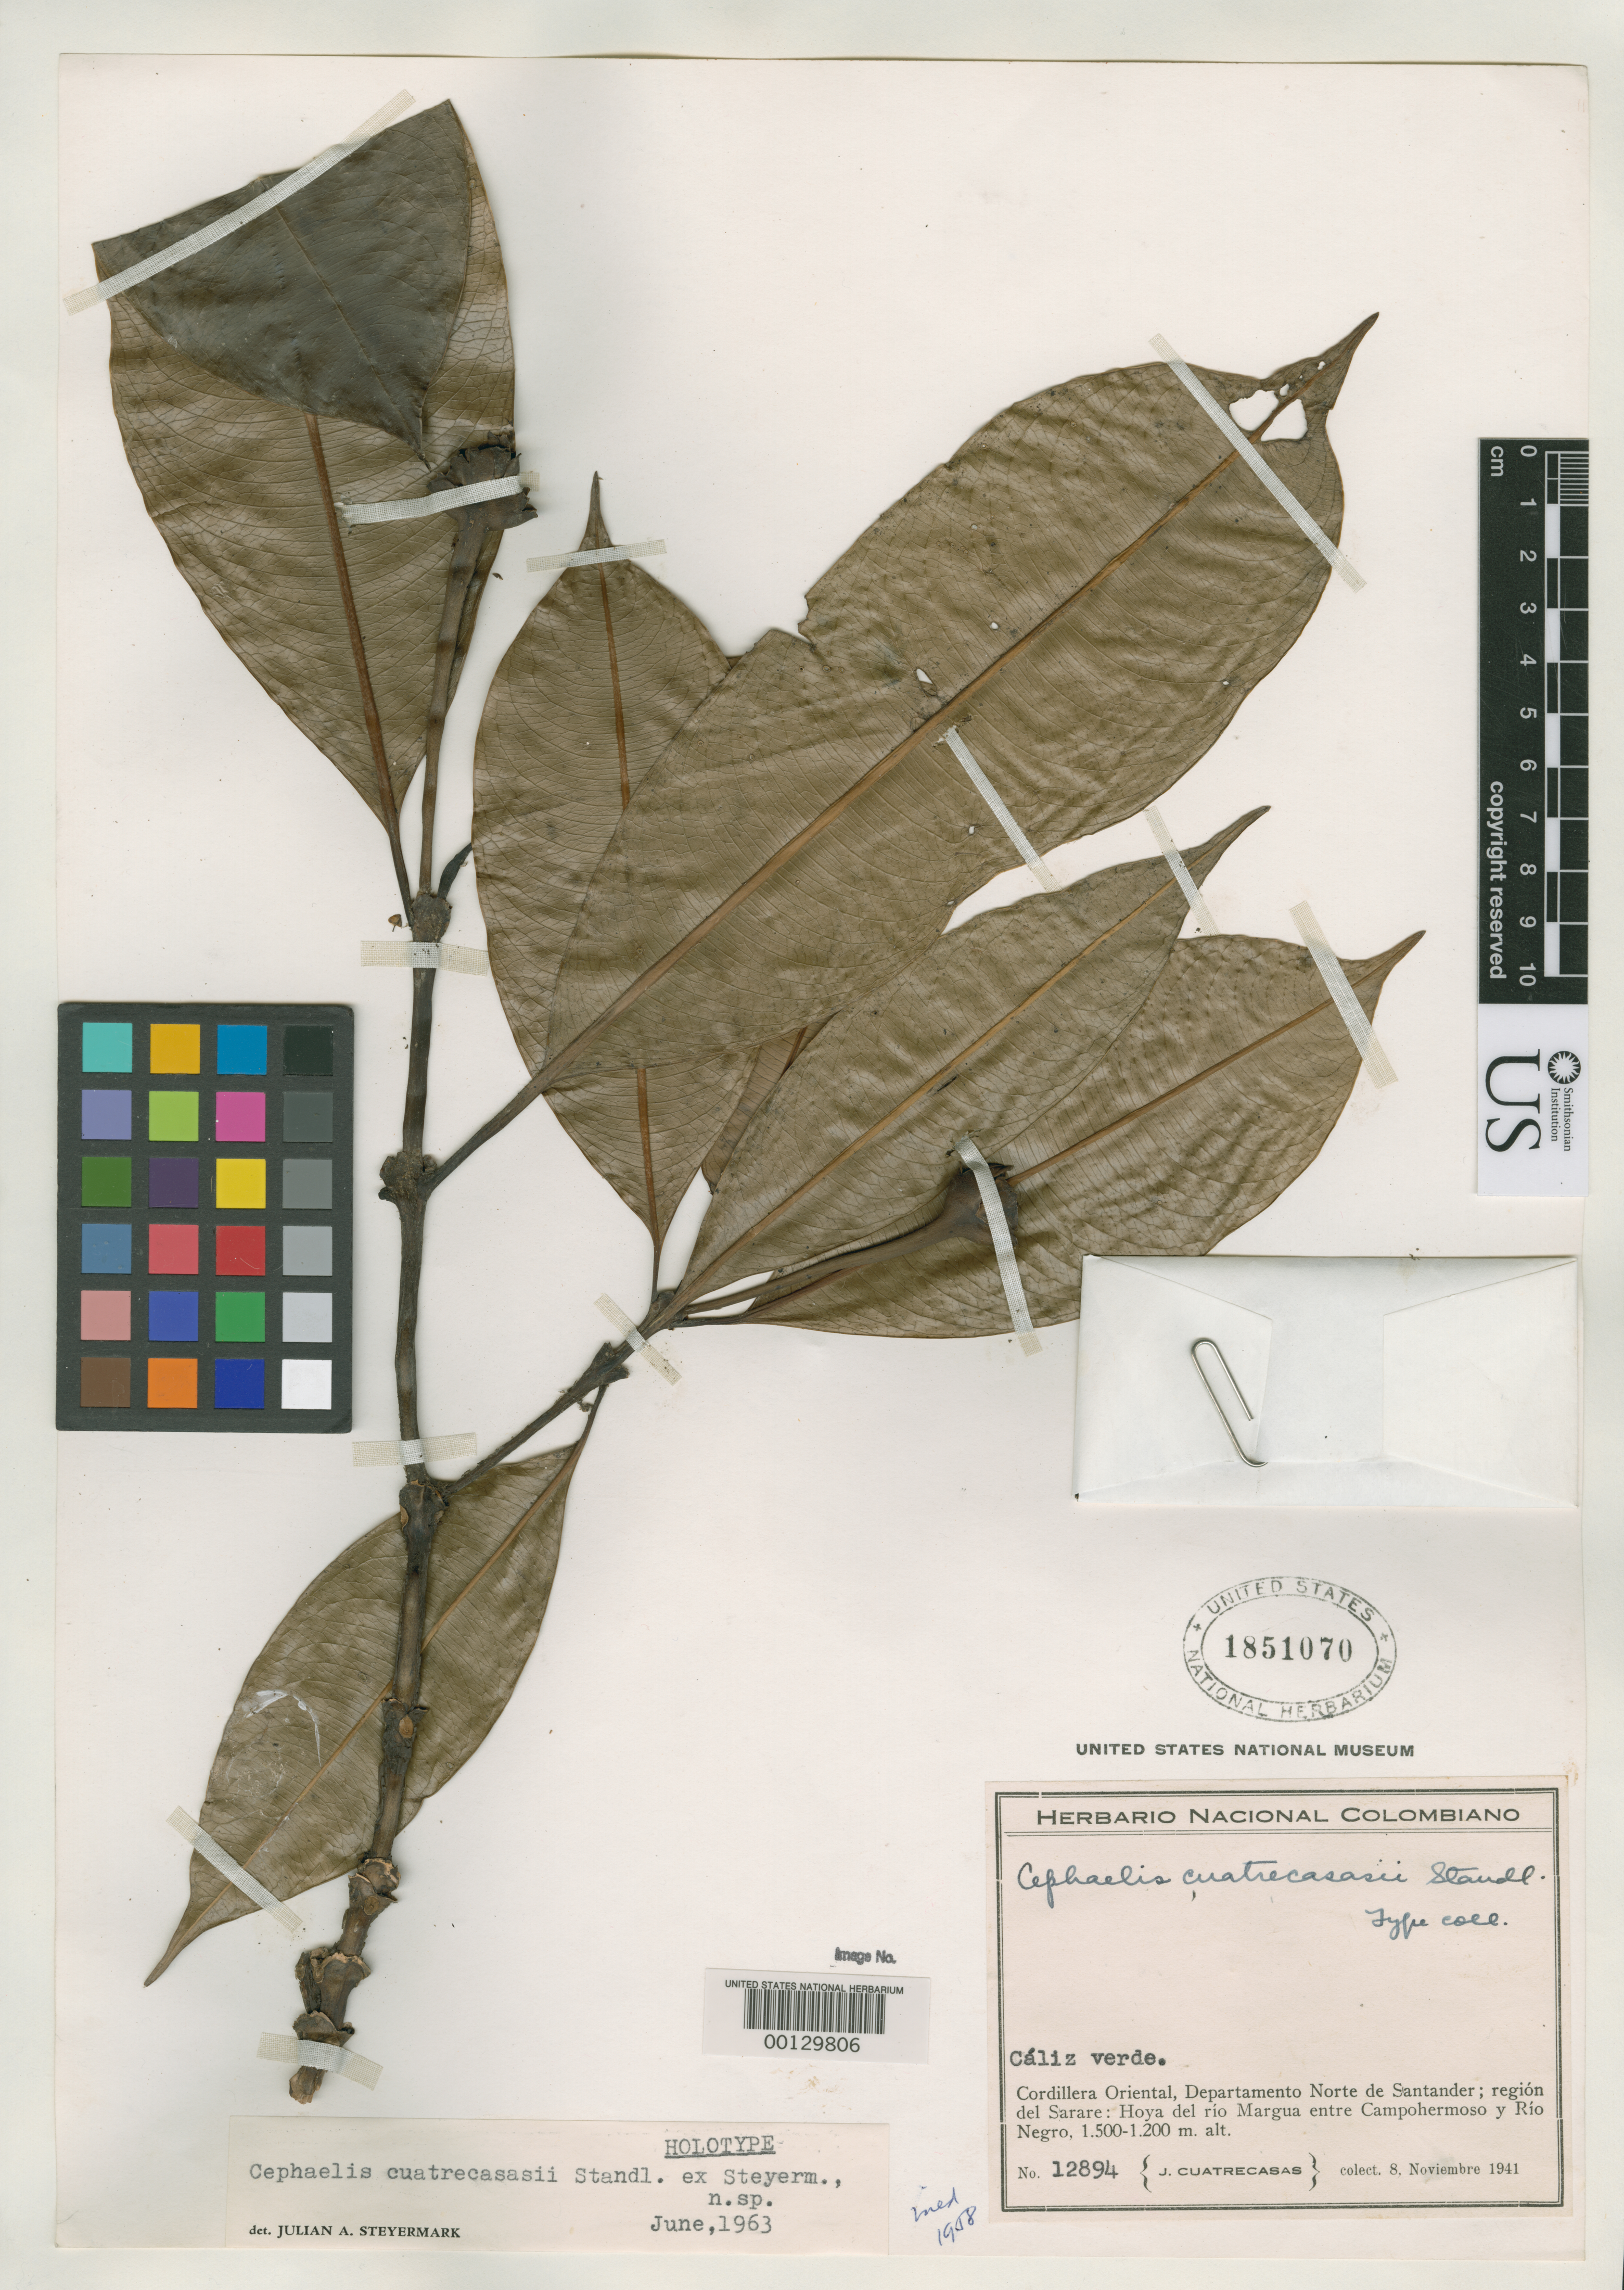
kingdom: Plantae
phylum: Tracheophyta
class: Magnoliopsida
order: Gentianales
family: Rubiaceae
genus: Cephaelis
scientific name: Cephaelis cuatrecasasii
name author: Standl. ex Steyerm.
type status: Holotype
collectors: J. Cuatrecasas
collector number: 12894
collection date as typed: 08 Nov 1941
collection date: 1941-11-08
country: Colombia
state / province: Norte de Santander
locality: Sarare.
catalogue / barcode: US 1851070